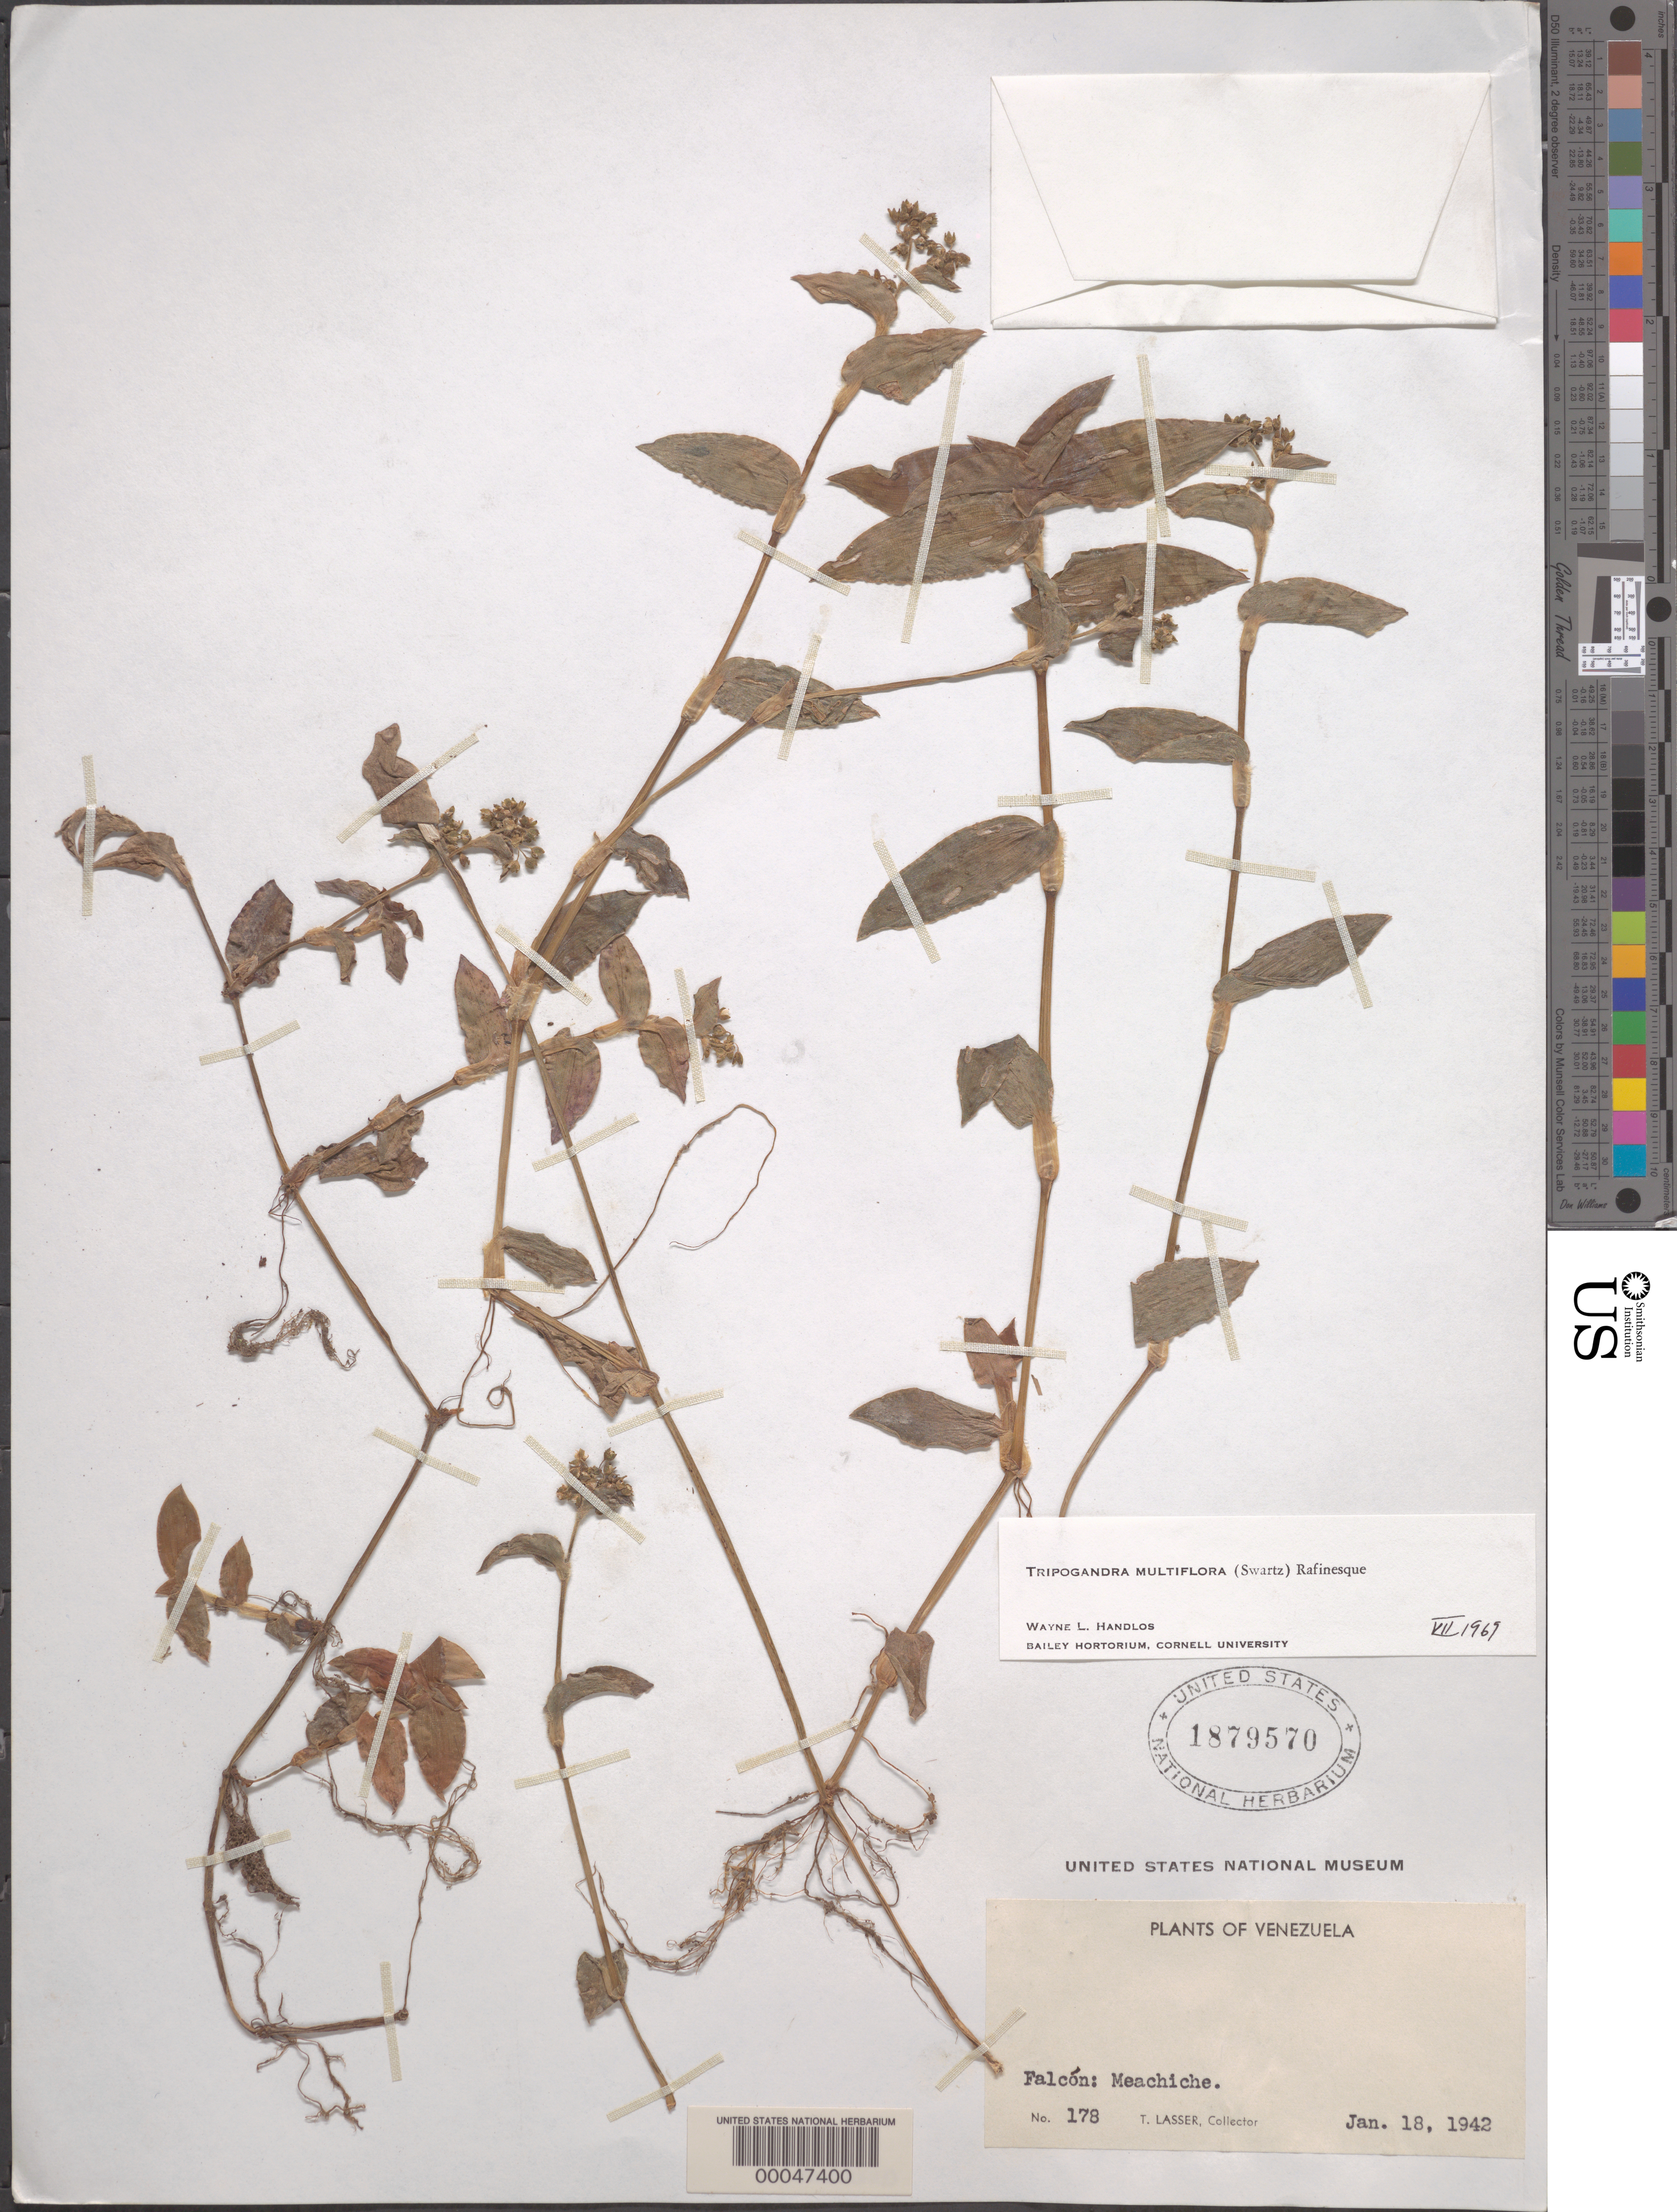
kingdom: Plantae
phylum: Tracheophyta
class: Liliopsida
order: Commelinales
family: Commelinaceae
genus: Tripogandra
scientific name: Tripogandra multiflora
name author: (Sw.) Raf.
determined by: Handlos, W. L.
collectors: T. Lasser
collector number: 178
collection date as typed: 18 Jan 1942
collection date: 1942-01-18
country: Venezuela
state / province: Falcón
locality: Meachiche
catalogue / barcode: US 1879570